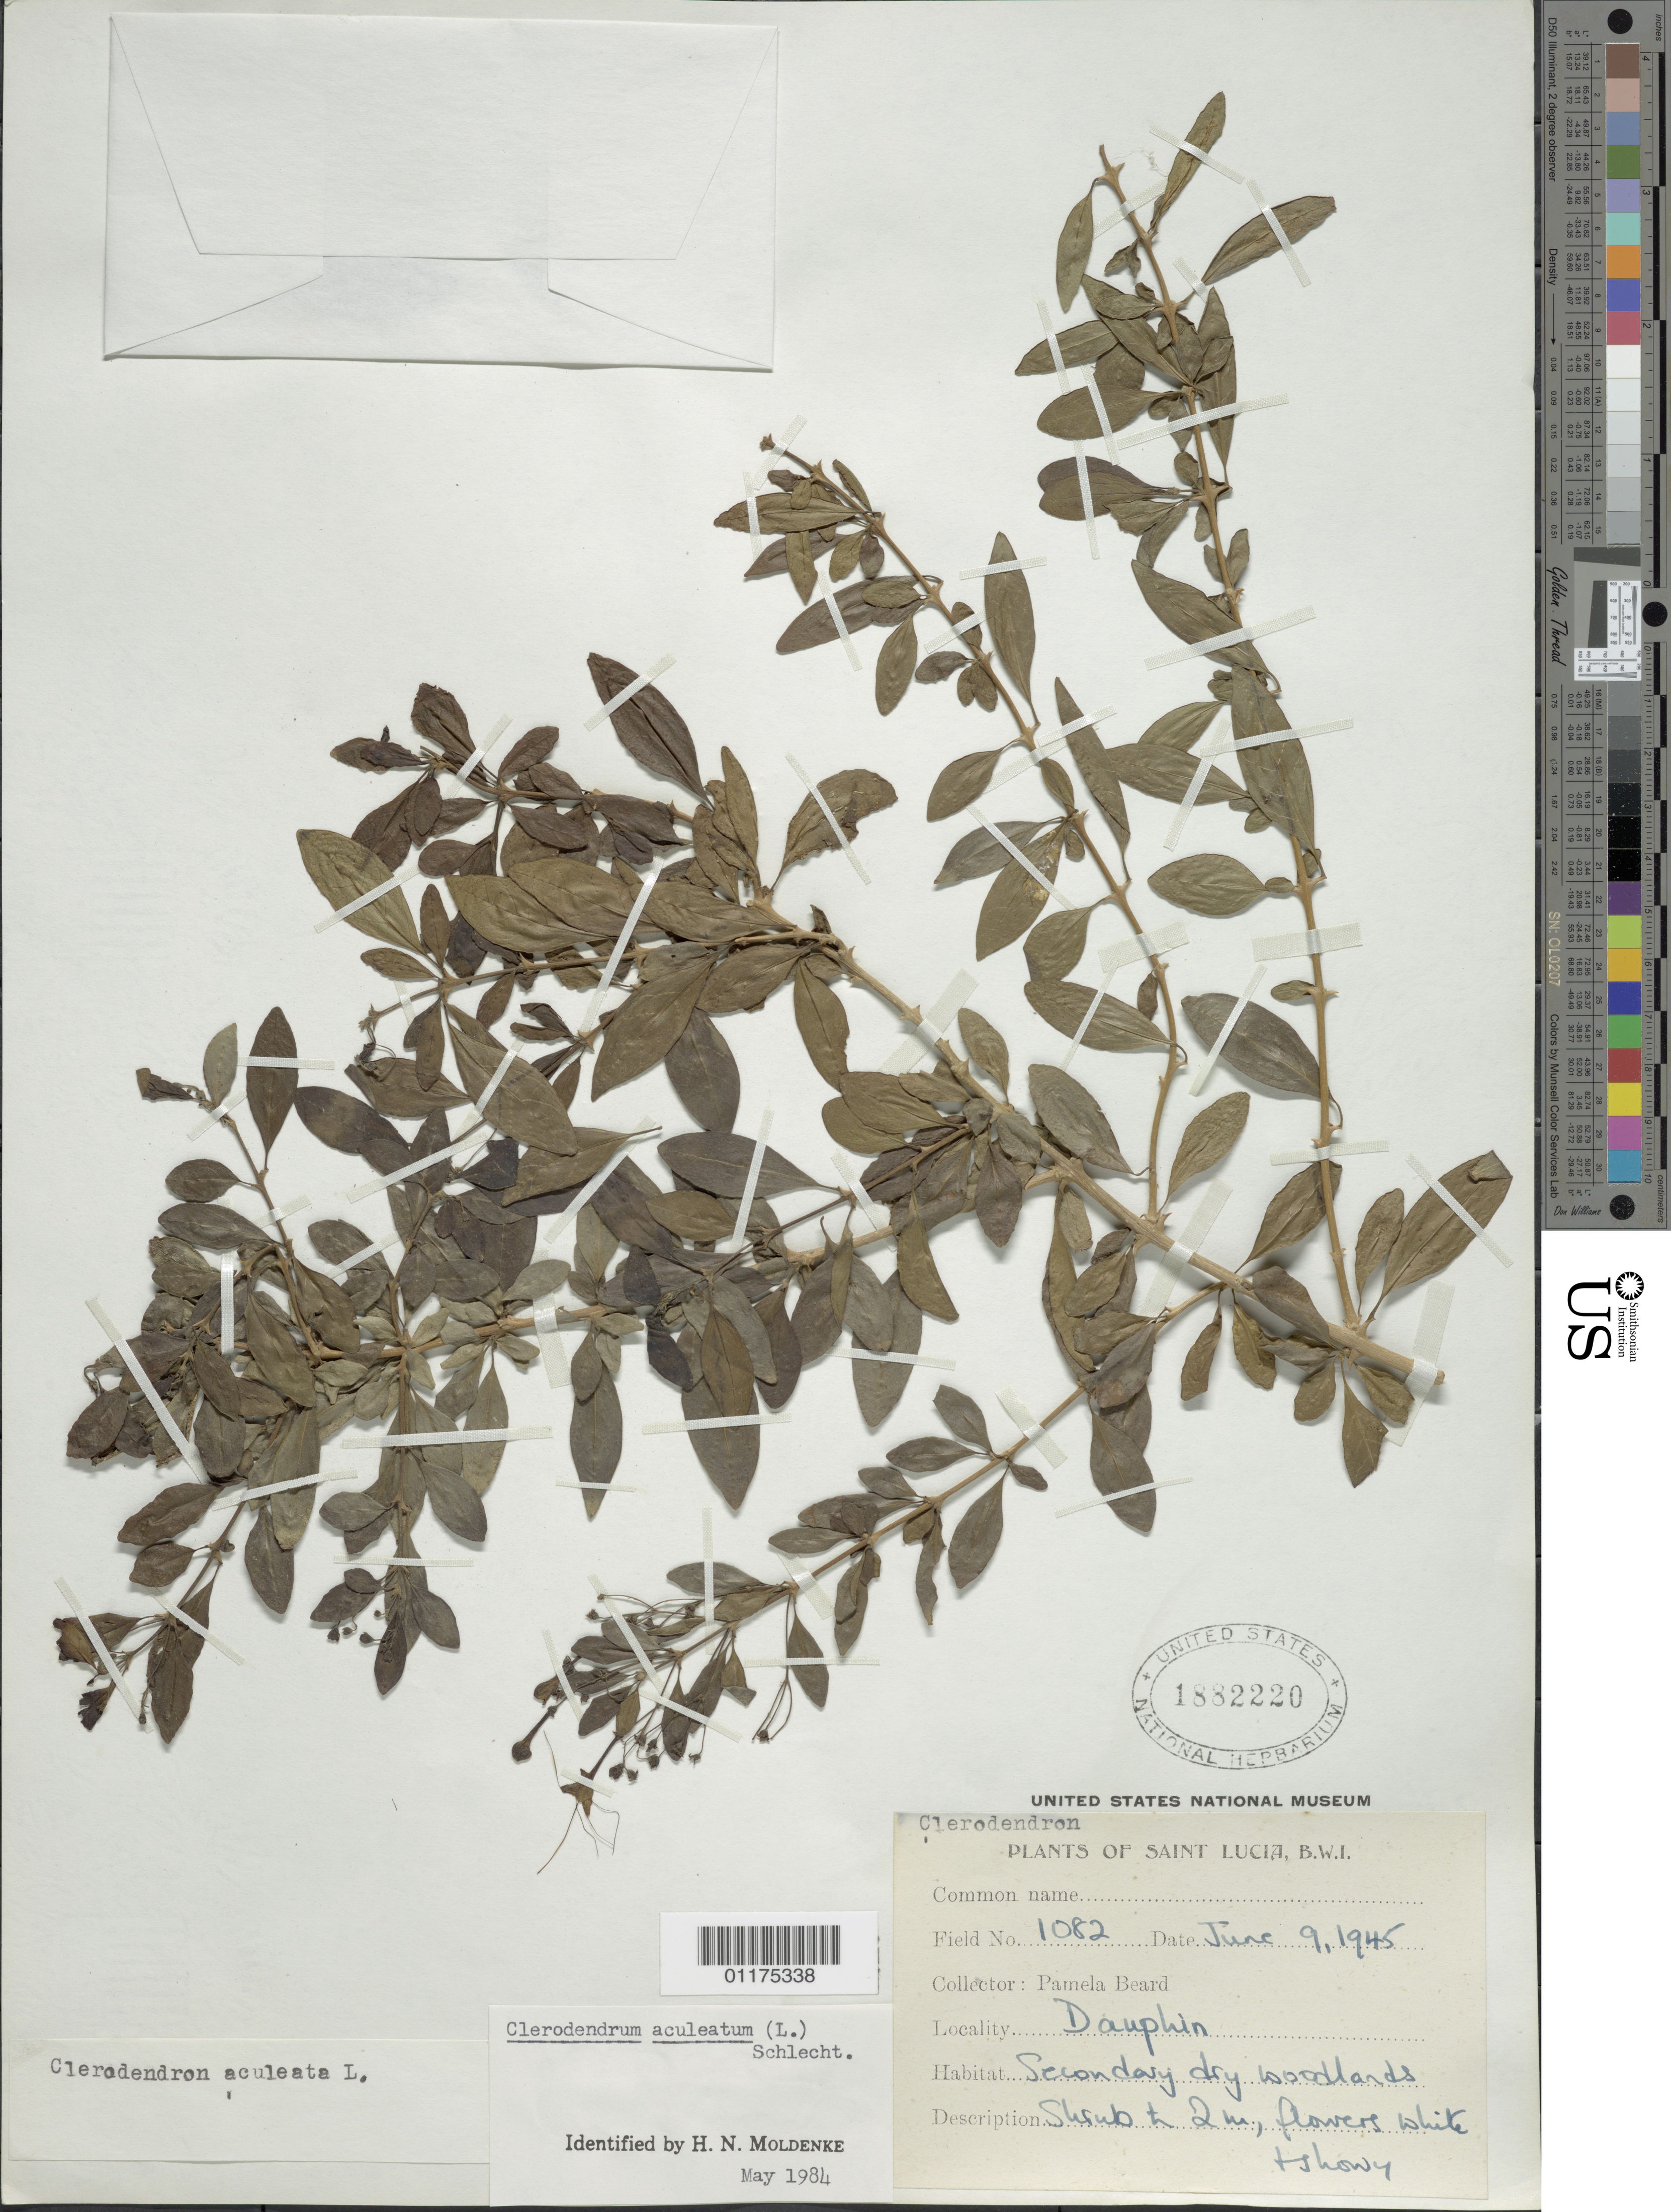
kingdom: Plantae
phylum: Tracheophyta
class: Magnoliopsida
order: Lamiales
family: Lamiaceae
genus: Clerodendrum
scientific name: Clerodendrum aculeatum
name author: (L.) Schltdl.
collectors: P. Beard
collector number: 1082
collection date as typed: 09 Jun 1945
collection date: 1945-06-09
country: St. Lucia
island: St. Lucia I.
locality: Dauphin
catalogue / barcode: US 1882220